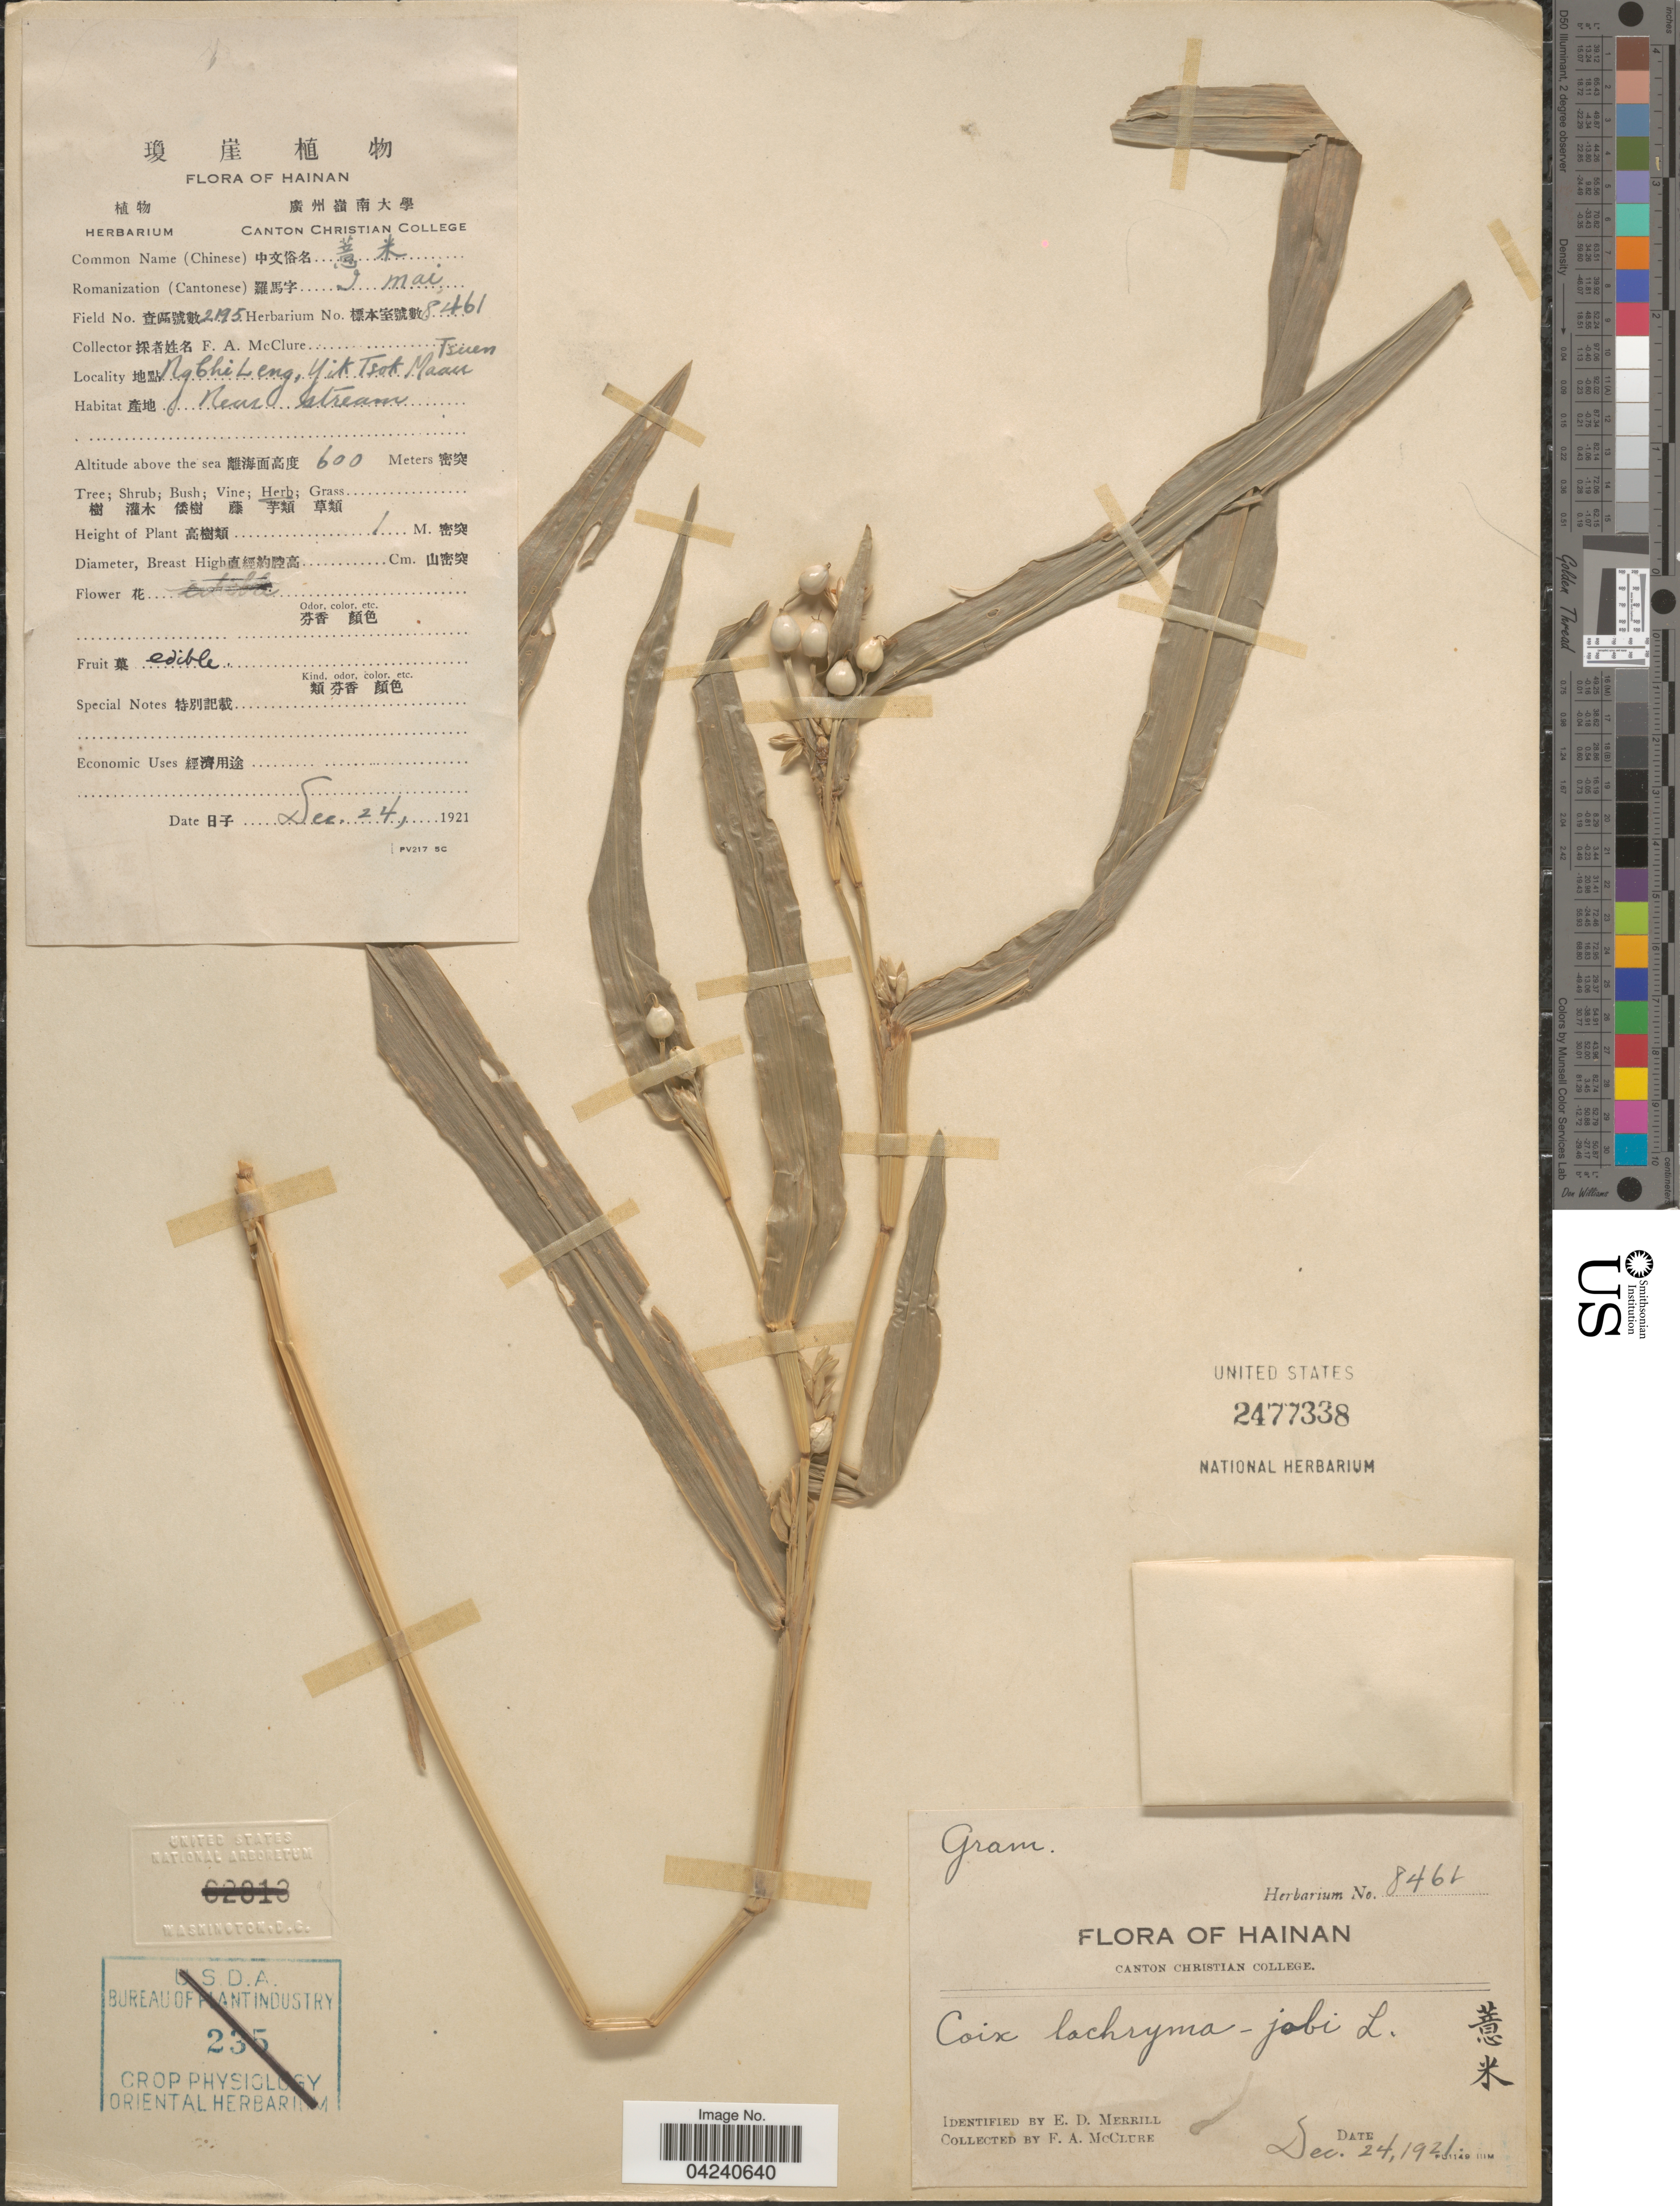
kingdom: Plantae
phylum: Tracheophyta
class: Liliopsida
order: Poales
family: Poaceae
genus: Coix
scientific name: Coix lacryma-jobi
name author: L.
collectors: F. A. McClure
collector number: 2195/8461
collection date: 1921-12-24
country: China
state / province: Hainan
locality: Ng Chi Leng, Yik Tsok Maan Tsuen. Near stream.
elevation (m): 600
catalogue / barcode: US 2477338